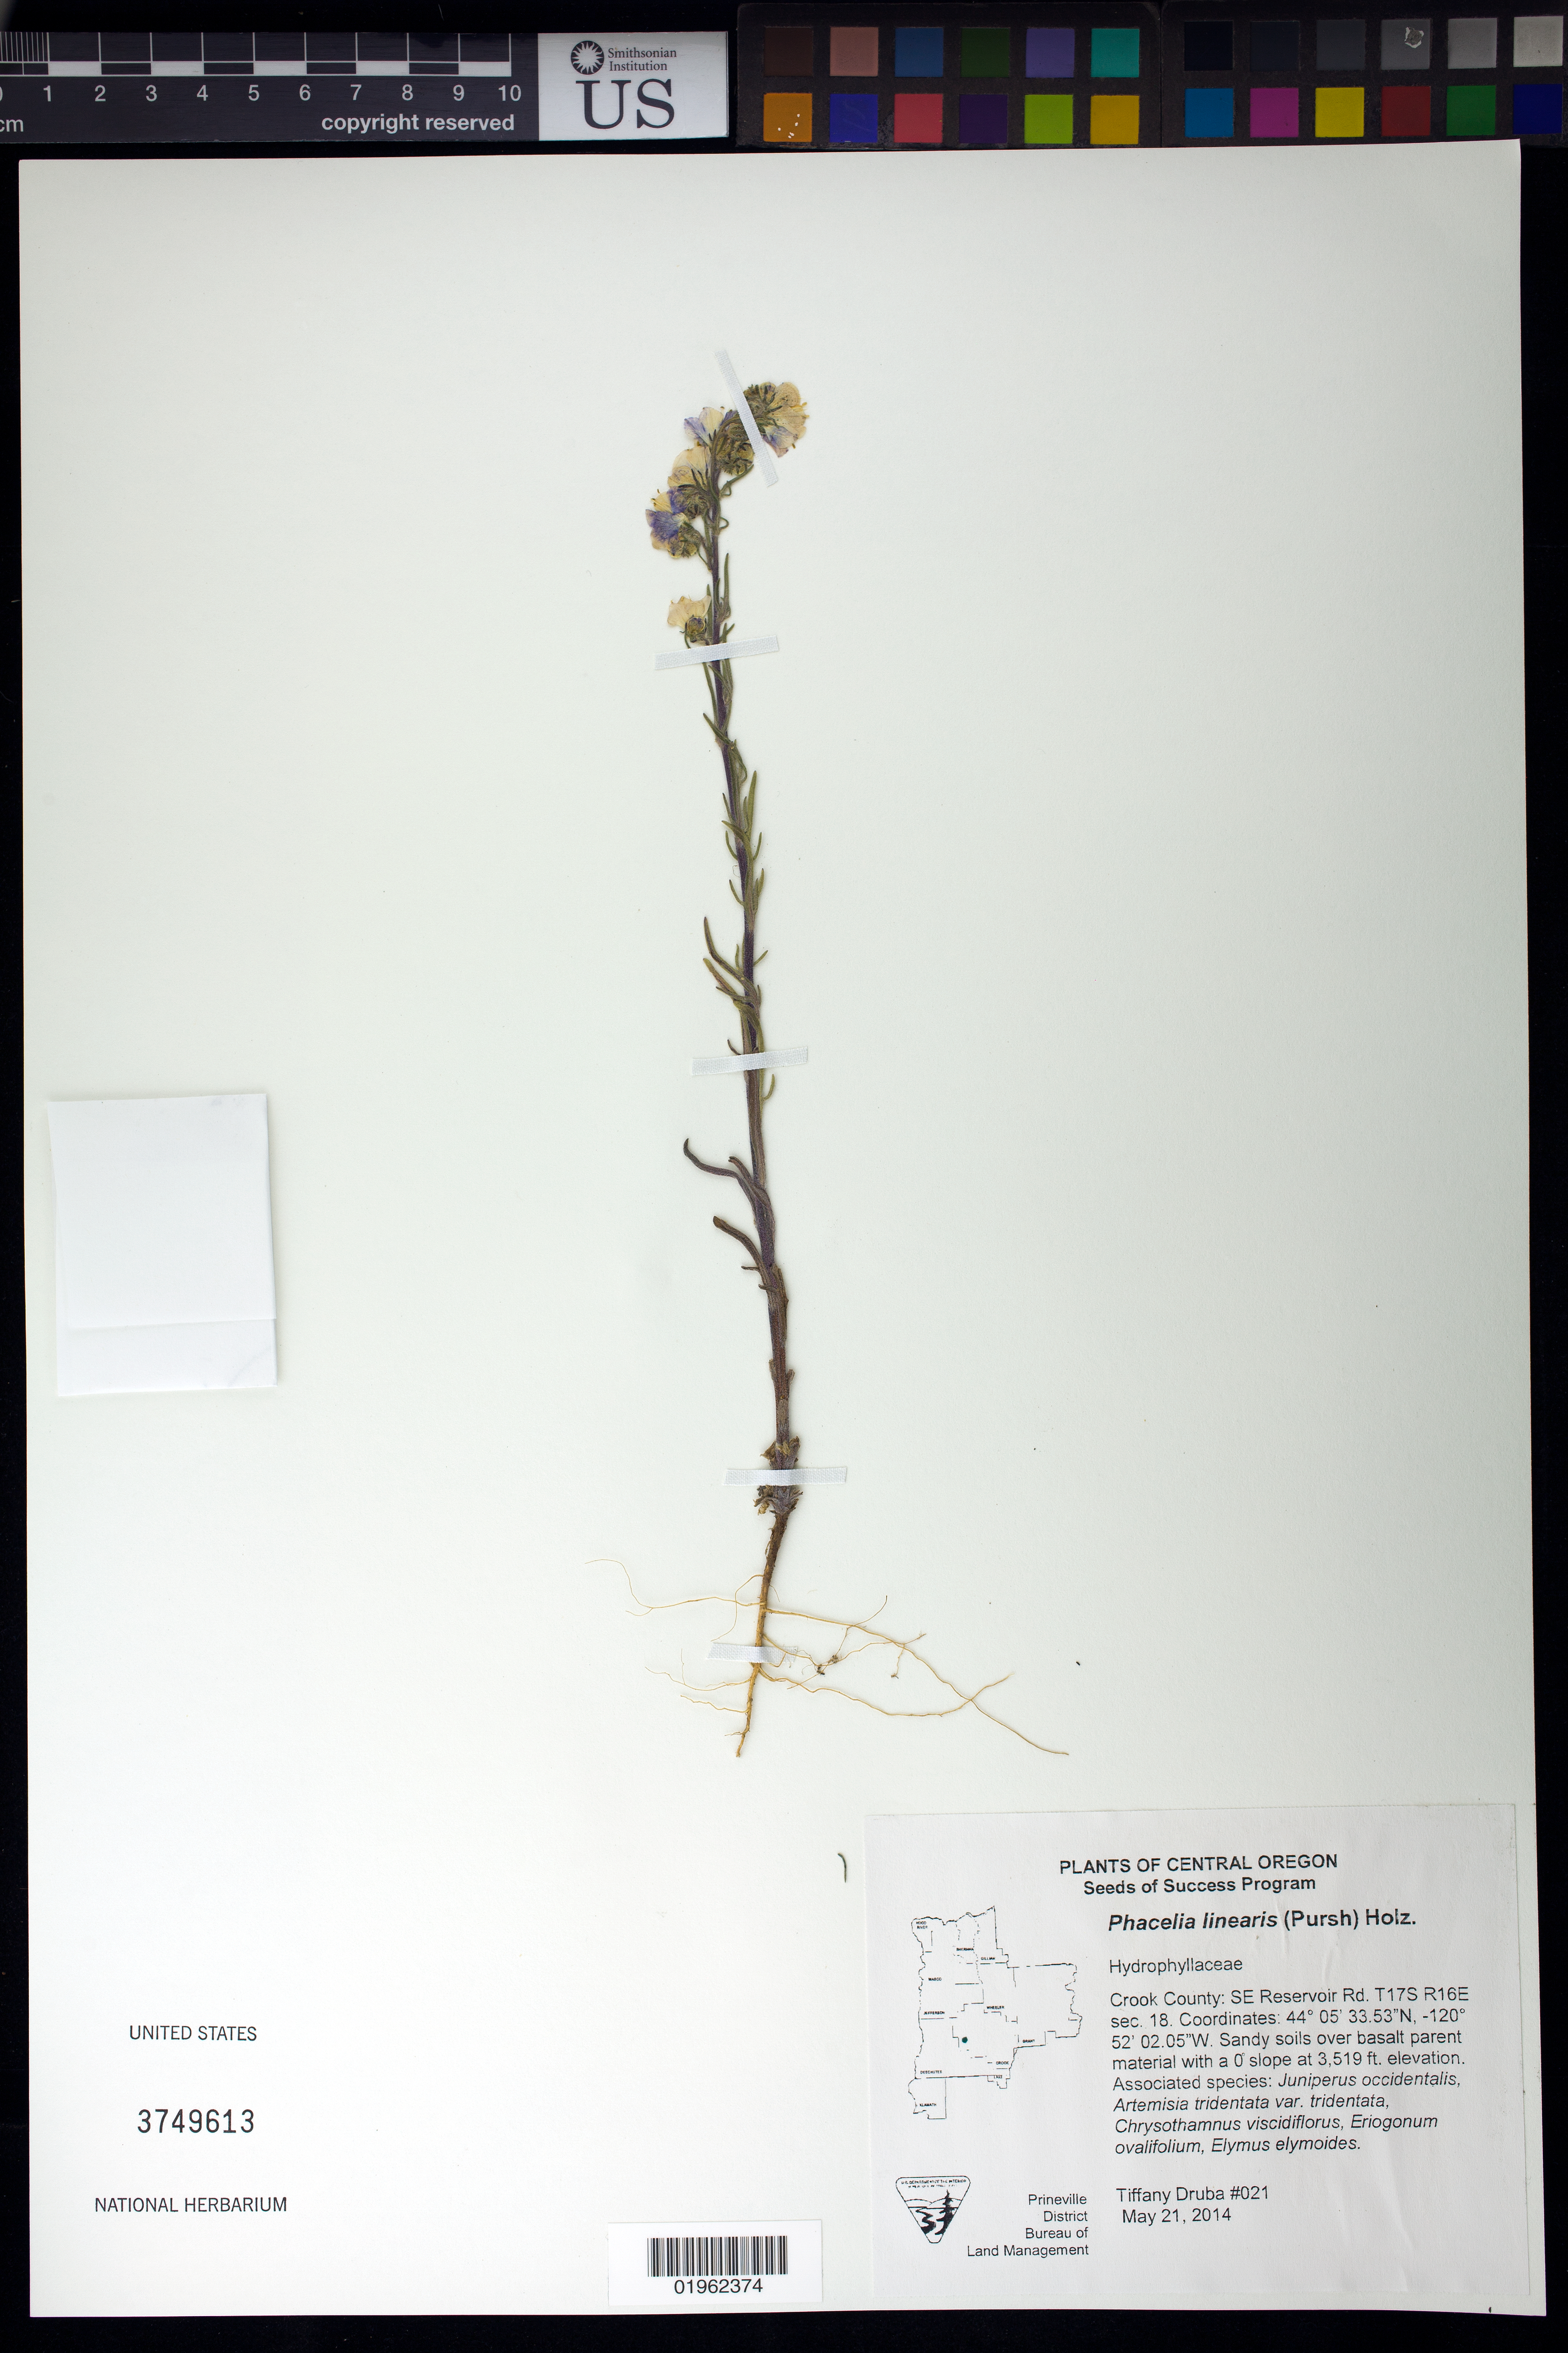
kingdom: Plantae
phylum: Tracheophyta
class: Magnoliopsida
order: Boraginales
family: Hydrophyllaceae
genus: Phacelia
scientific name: Phacelia linearis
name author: (Pursh) Holz.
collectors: T. Druba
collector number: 021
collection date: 2014-05-21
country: United States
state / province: Oregon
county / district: Crook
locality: SE Reservoir Rd. T17S R16E sec 18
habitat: Sandy soils over basalt. With Artemisia tridentata var. tridentata, Juniperus occidentalis, Elymus elymoides, ect.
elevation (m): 1073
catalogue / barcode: US 3749613